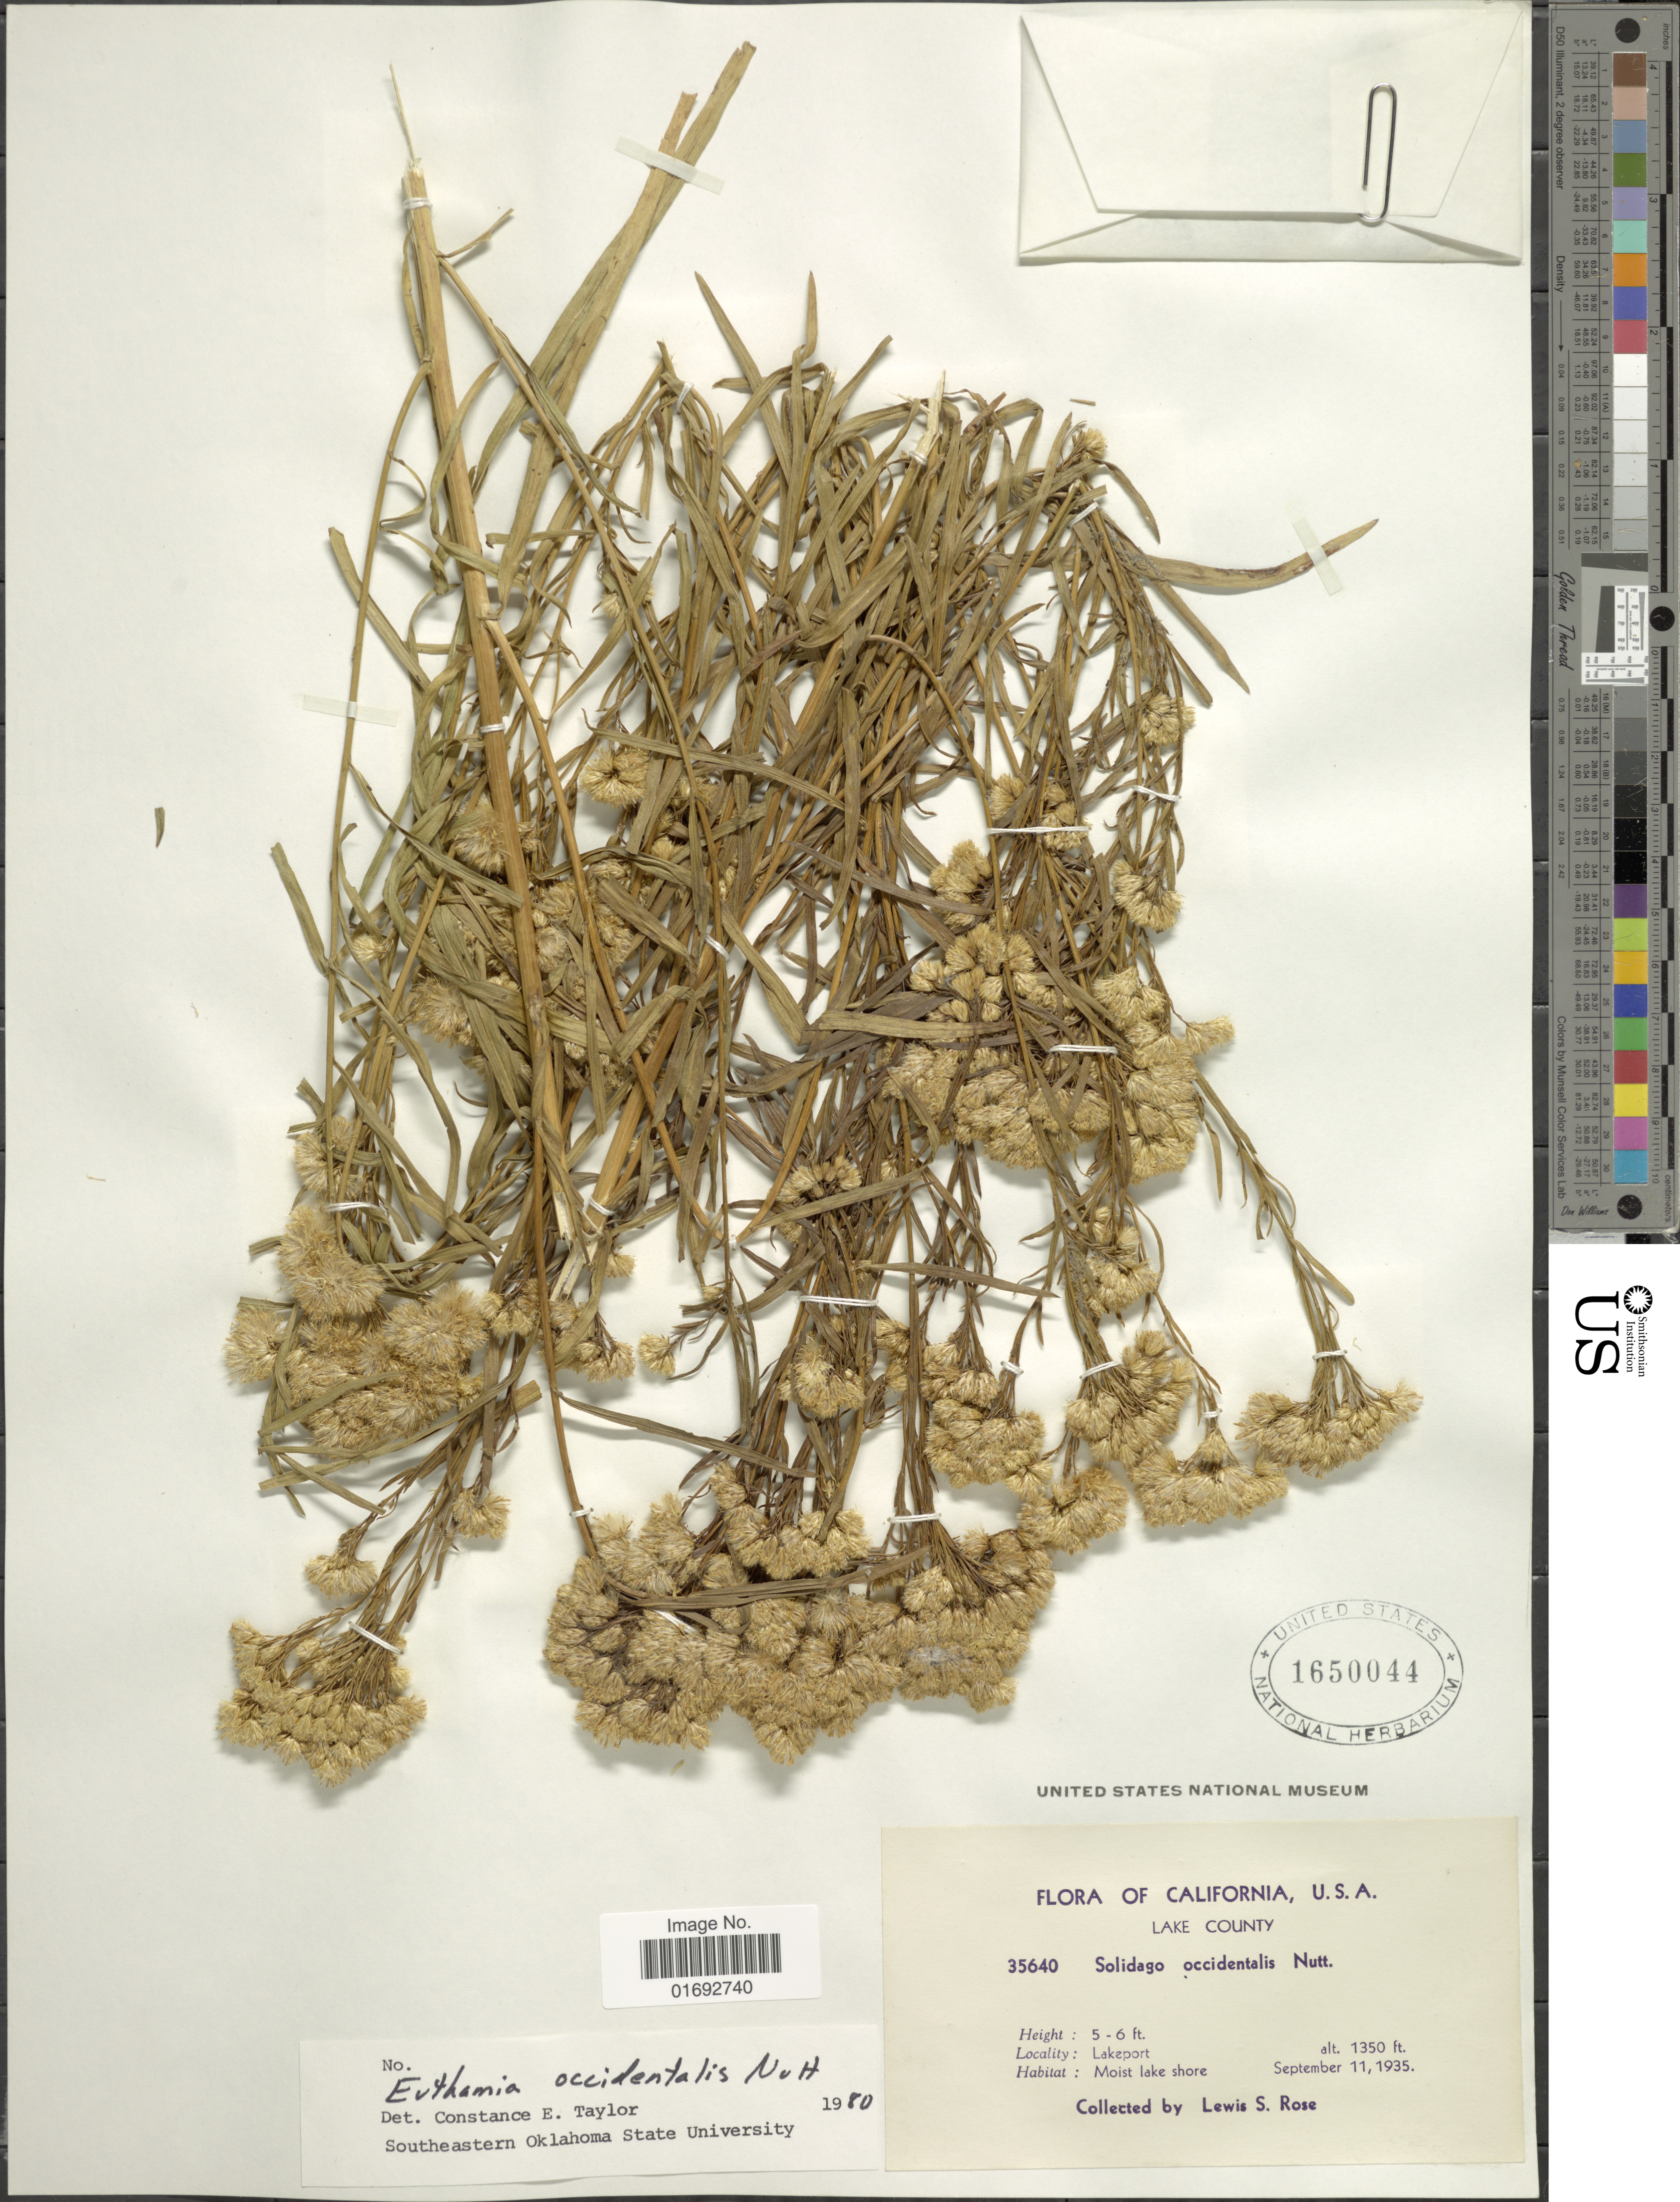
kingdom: Plantae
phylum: Tracheophyta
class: Magnoliopsida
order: Asterales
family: Asteraceae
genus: Euthamia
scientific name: Euthamia occidentalis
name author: Nutt.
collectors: L. S. Rose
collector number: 35640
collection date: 1935-09-11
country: United States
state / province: California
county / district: Lake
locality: U. S. A., Lake County, Lakeport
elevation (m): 411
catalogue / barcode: US 1650044